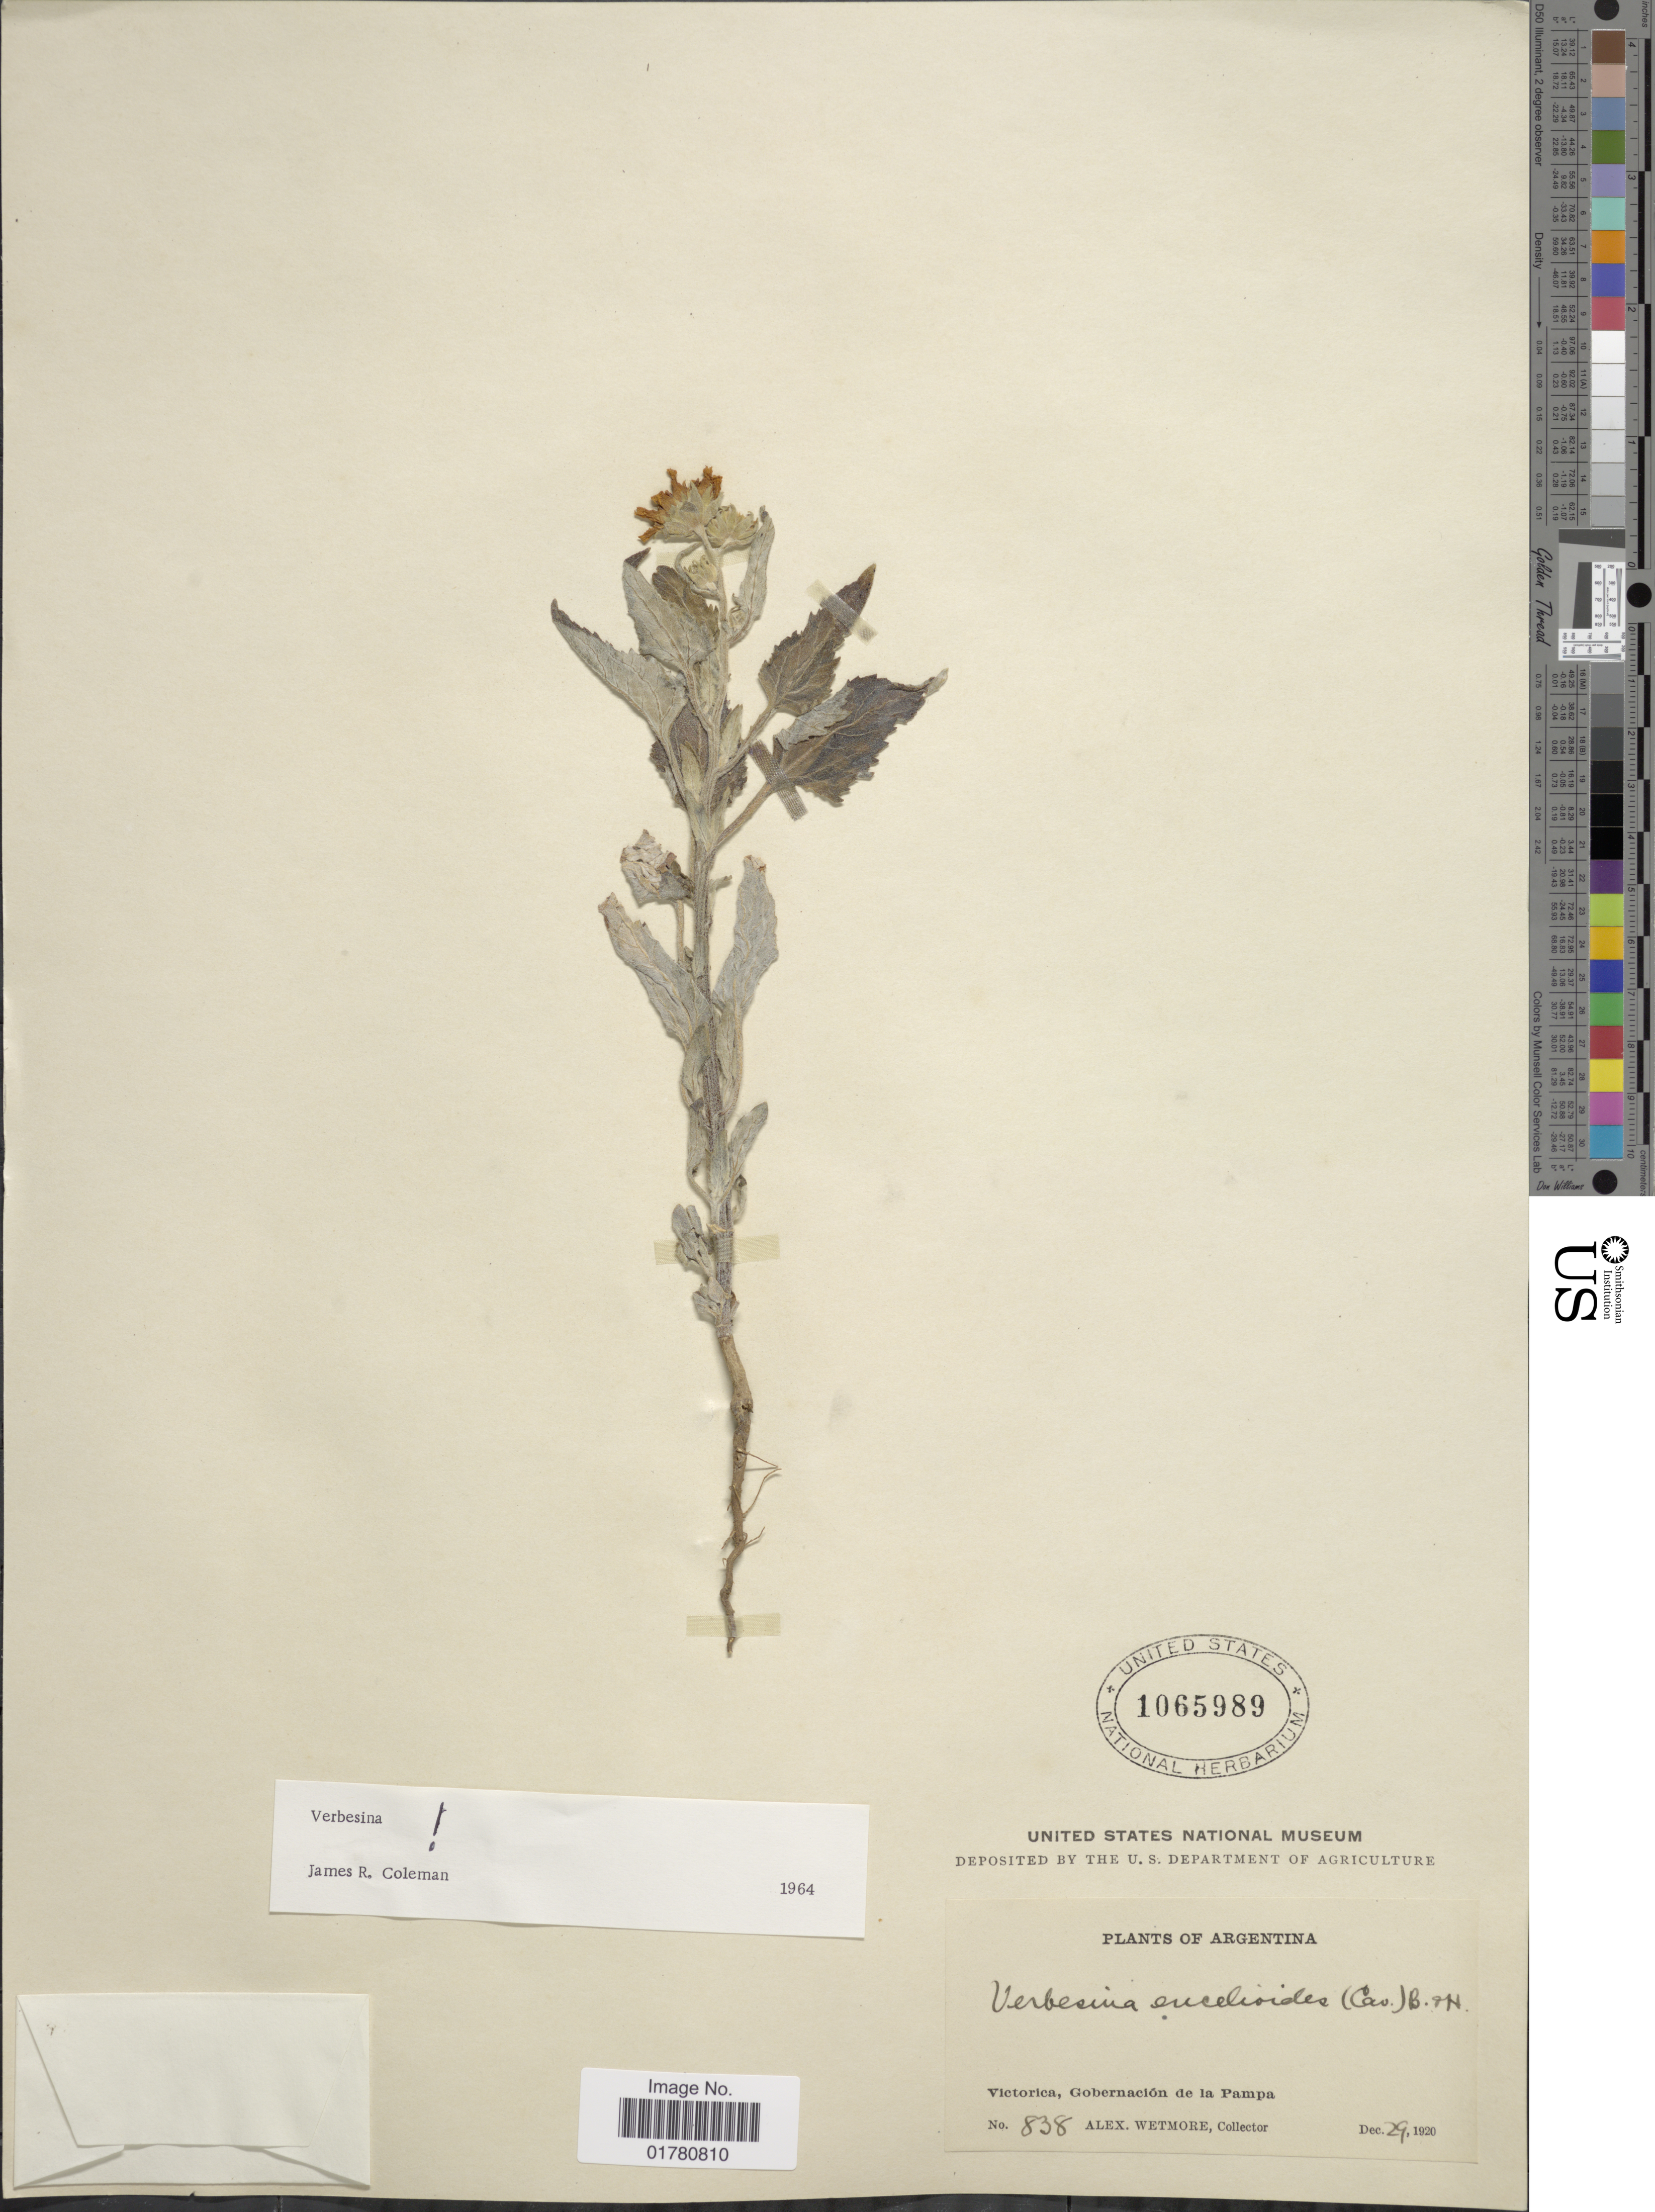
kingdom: Plantae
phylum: Tracheophyta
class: Magnoliopsida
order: Asterales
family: Asteraceae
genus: Verbesina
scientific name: Verbesina encelioides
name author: (Cav.) Benth. & Hook. ex A. Gray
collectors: A. Wetmore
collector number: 838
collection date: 1920-12-29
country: Argentina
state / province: La Pampa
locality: Victorica, Gobernación de la Pampa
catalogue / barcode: US 1065989